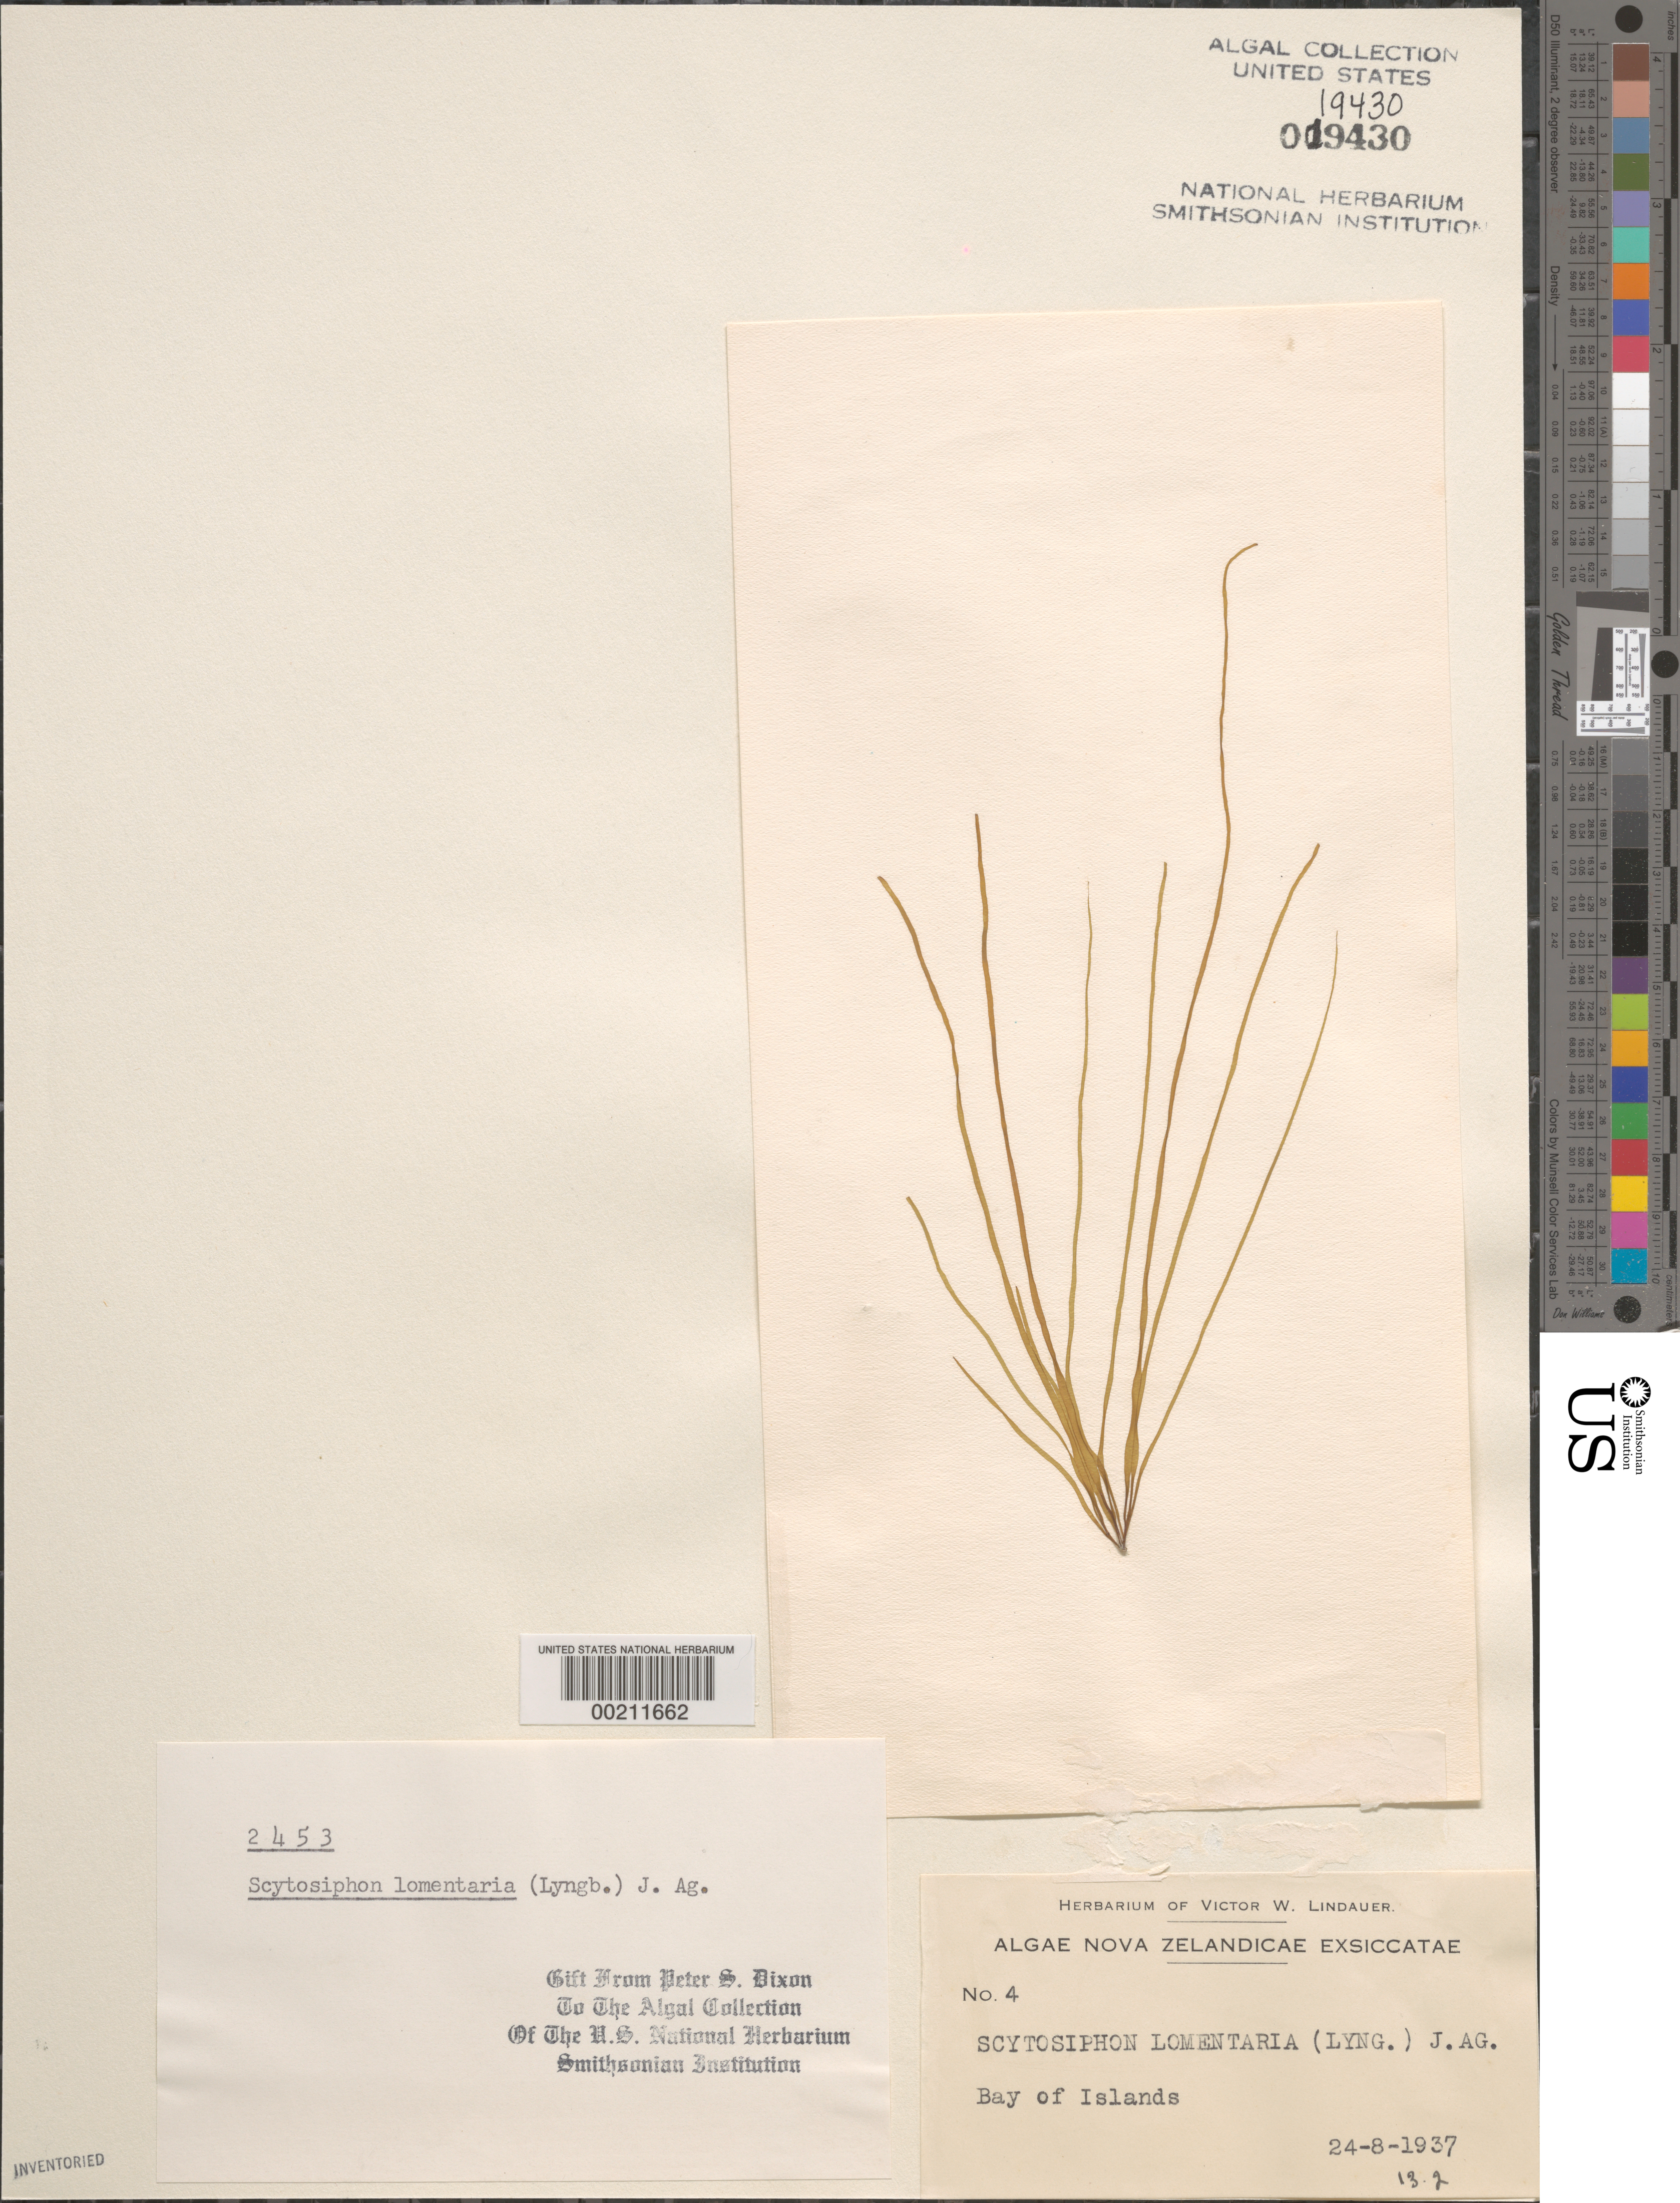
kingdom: Chromista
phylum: Ochrophyta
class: Phaeophyceae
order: Scytosiphonales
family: Scytosiphonaceae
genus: Scytosiphon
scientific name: Scytosiphon lomentaria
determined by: Dixon, P. S.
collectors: V. Lindauer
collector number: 4 & PSD 2453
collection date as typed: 24 Aug 1937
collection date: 1937-08-24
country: New Zealand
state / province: Northland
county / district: Far North District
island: North Island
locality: Bay of Islands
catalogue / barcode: US 19430